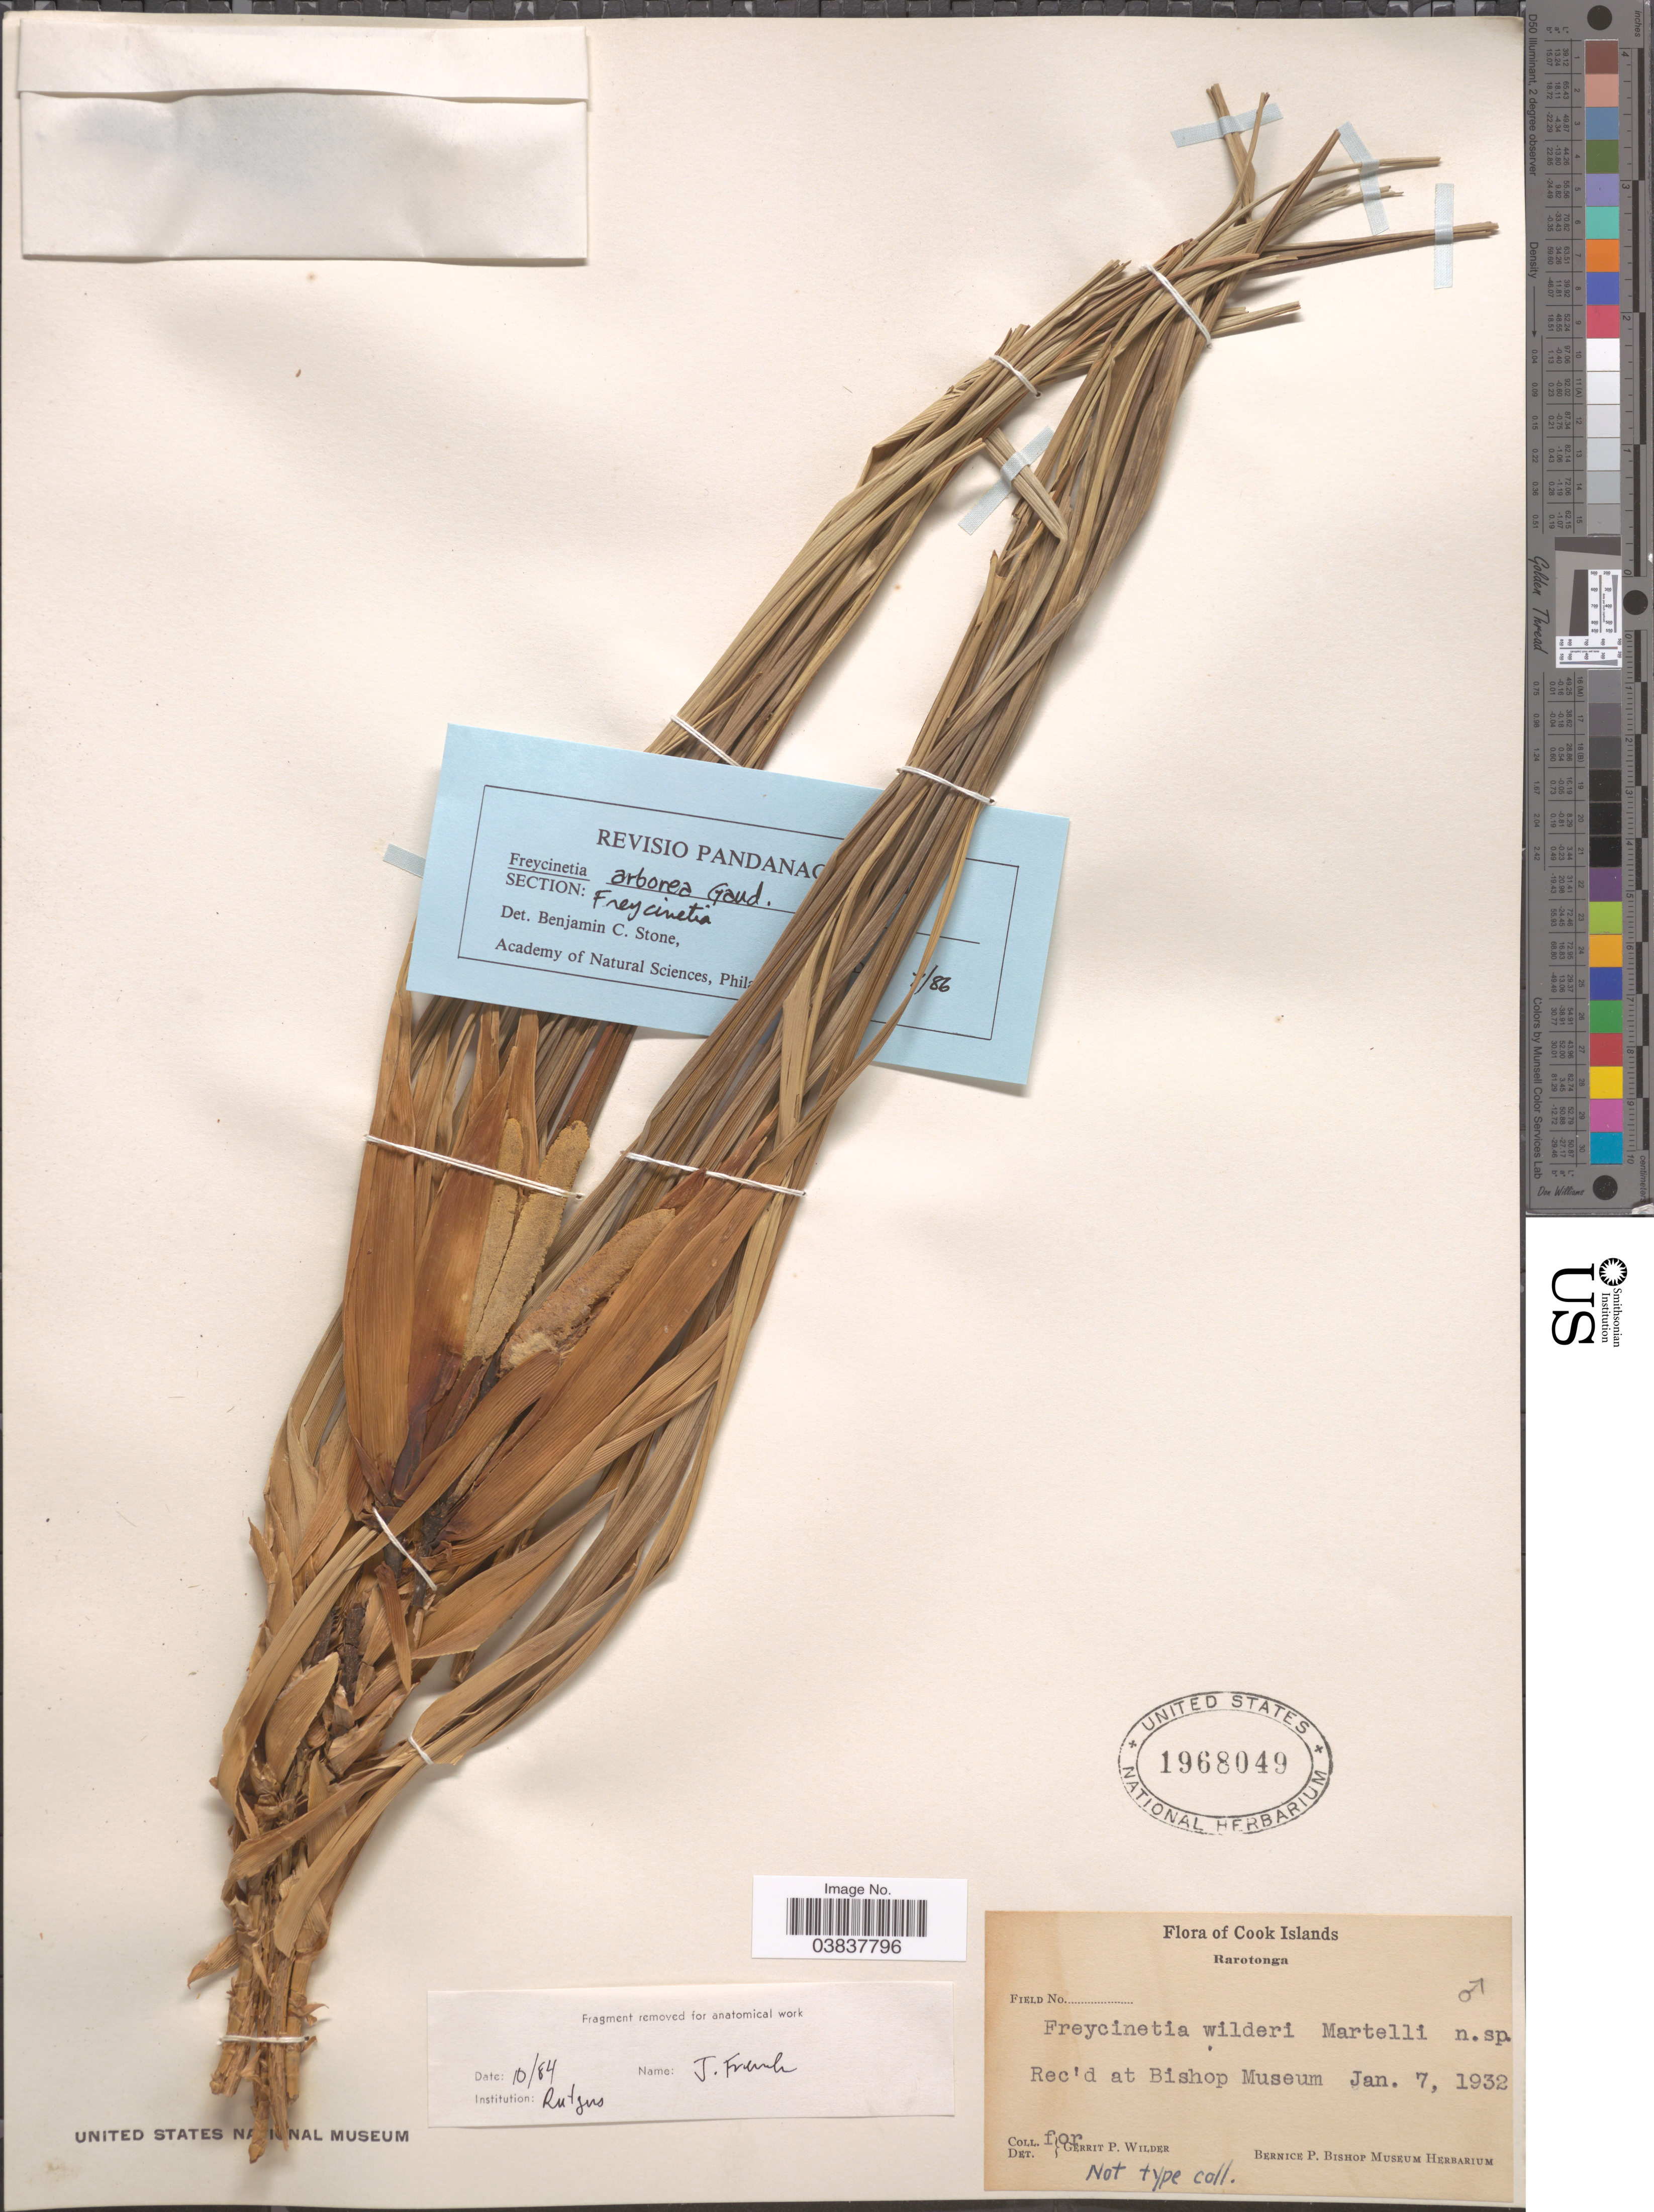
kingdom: Plantae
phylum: Tracheophyta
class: Liliopsida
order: Pandanales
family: Pandanaceae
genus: Freycinetia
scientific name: Freycinetia wilderi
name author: Martelli ex Wilder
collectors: G. Wilder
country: Cook Islands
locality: Cook Islands. Rarotonga.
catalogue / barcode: US 1968049